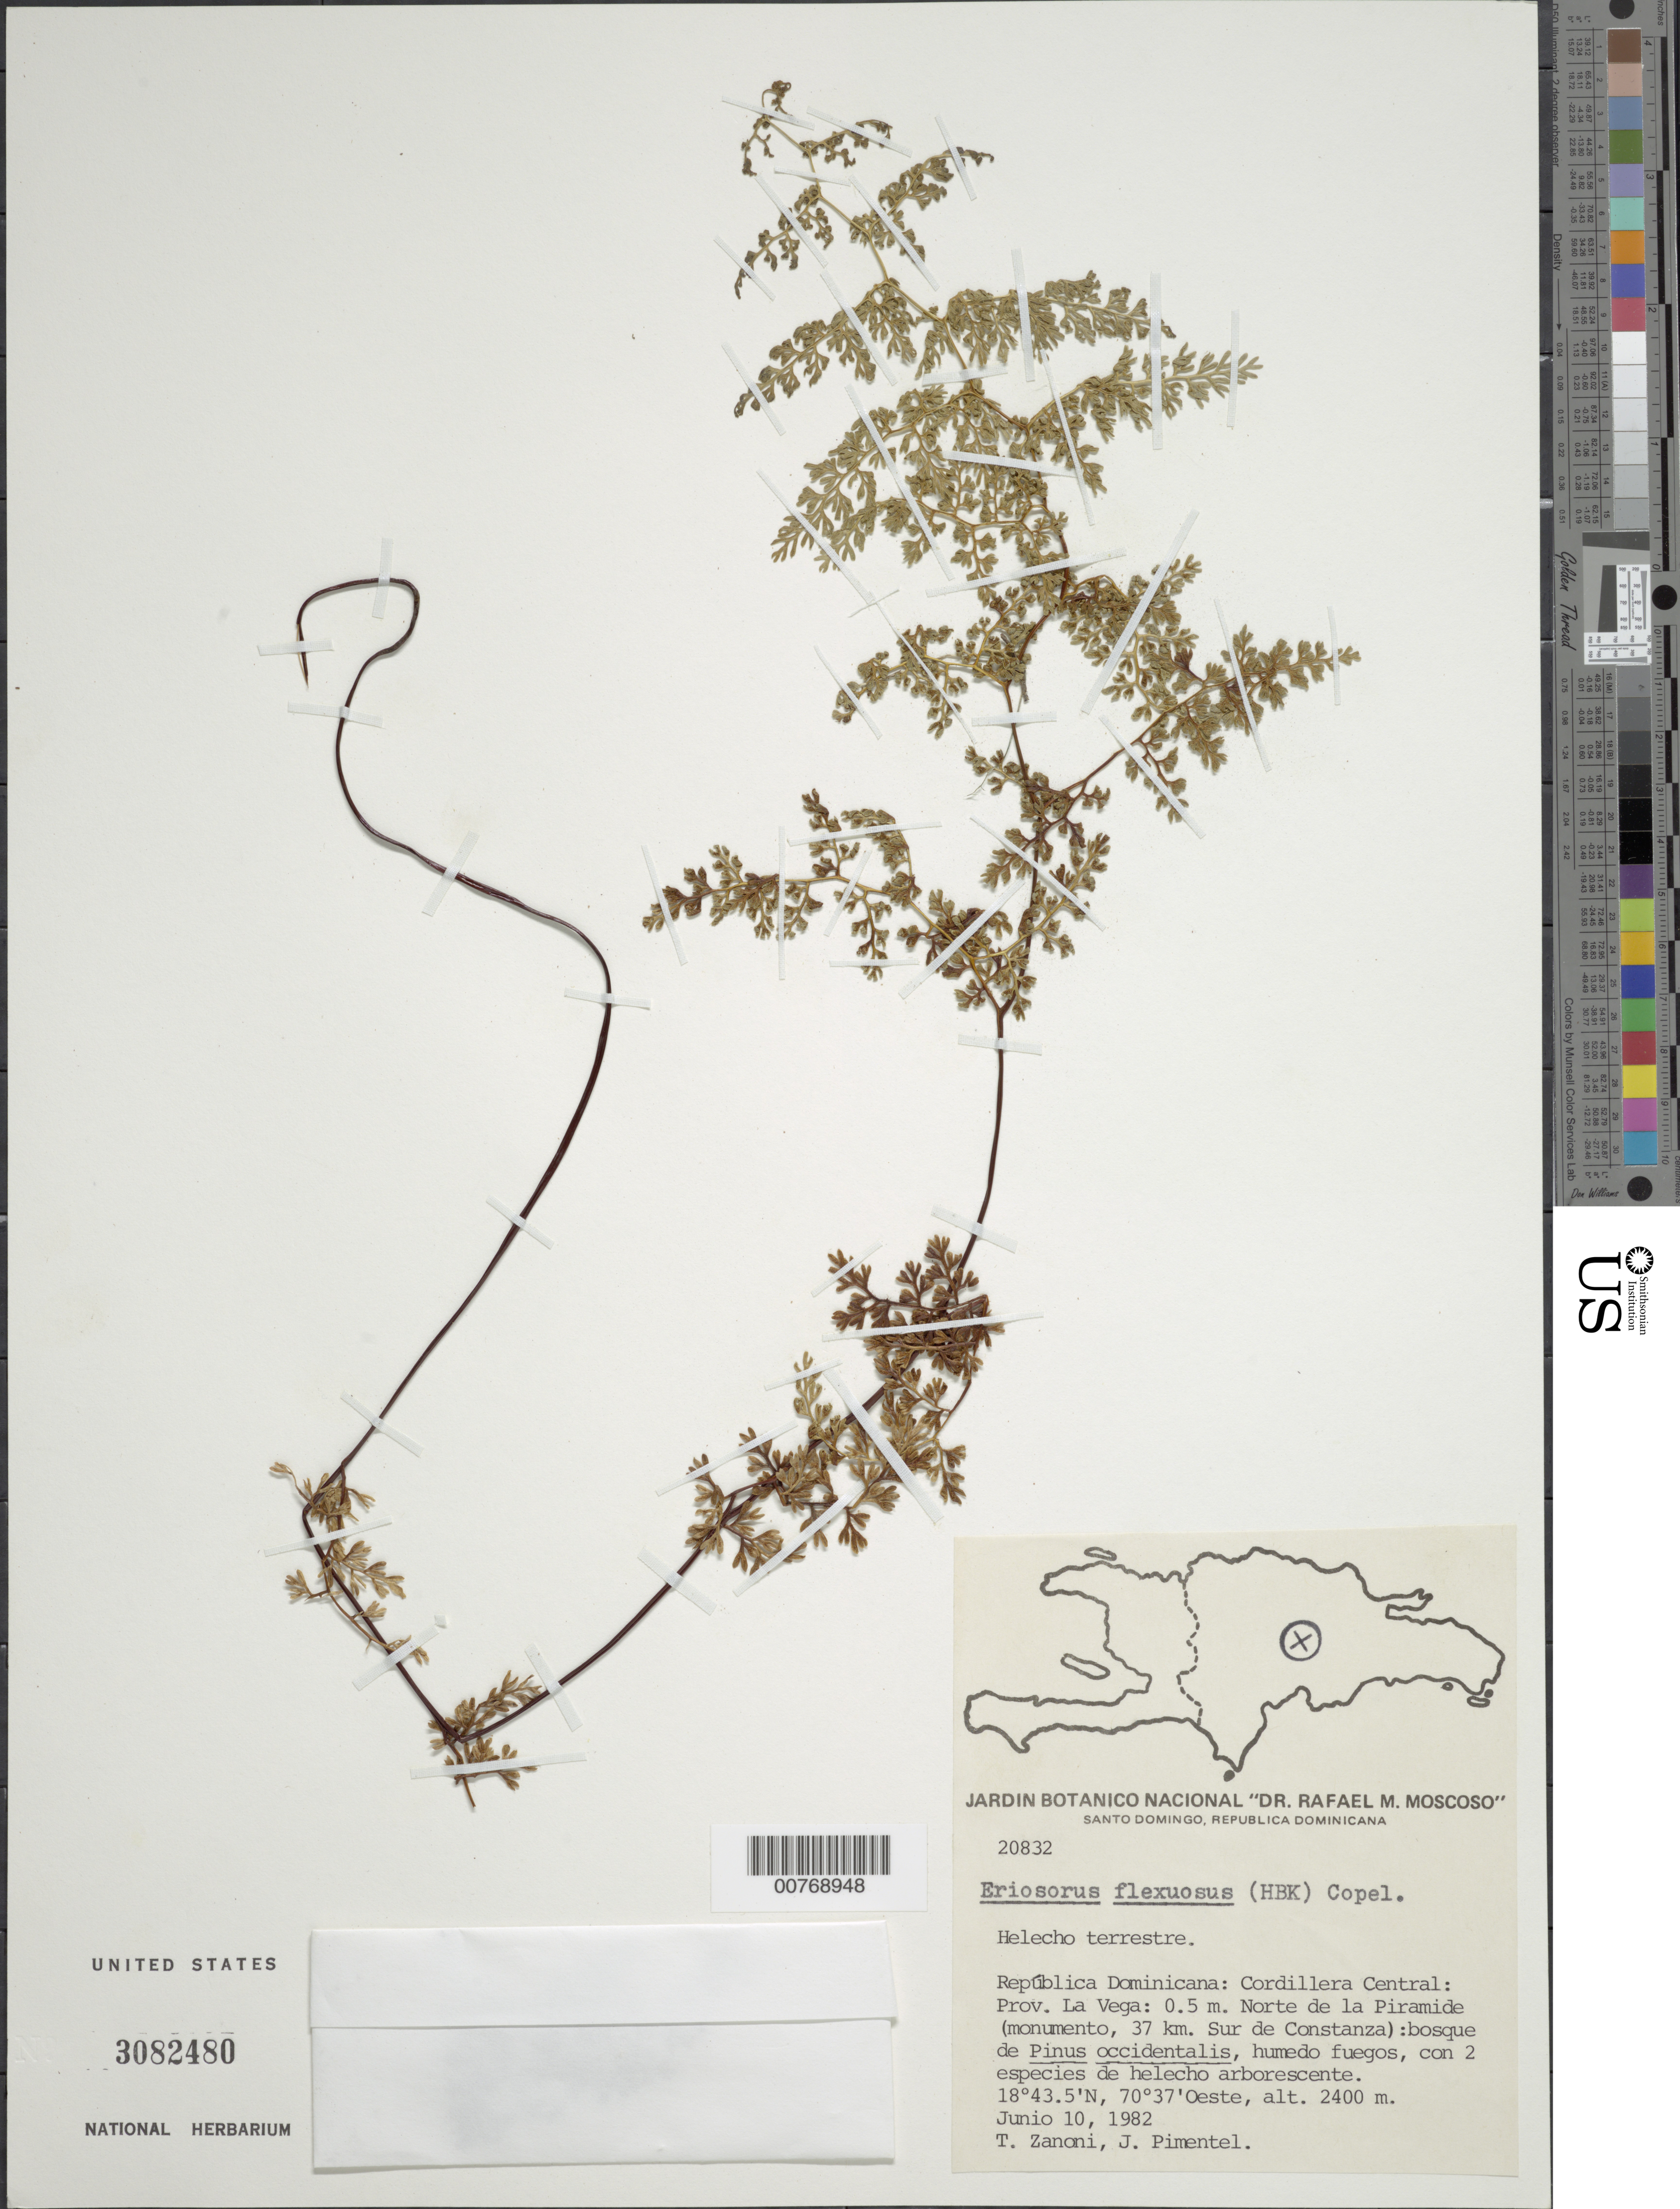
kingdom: Plantae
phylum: Tracheophyta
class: Polypodiopsida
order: Polypodiales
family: Pteridaceae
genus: Jamesonia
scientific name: Jamesonia flexuosa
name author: (Humb. & Bonpl.) Christenh.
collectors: T. A. Zanoni & J. Pimentel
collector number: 20832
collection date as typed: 10 Jun 1982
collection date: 1982-06-10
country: Dominican Republic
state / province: La Vega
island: Hispaniola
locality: Cordillera Central, Provincia La Vega, 0.5 km al N de la piramide (Monumento, 37 km S de Constanza)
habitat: Bosque de Pinus occidentalis, humedo fuegos, con 2 especies de helechos arborescentes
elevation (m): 2400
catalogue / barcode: US 3082480